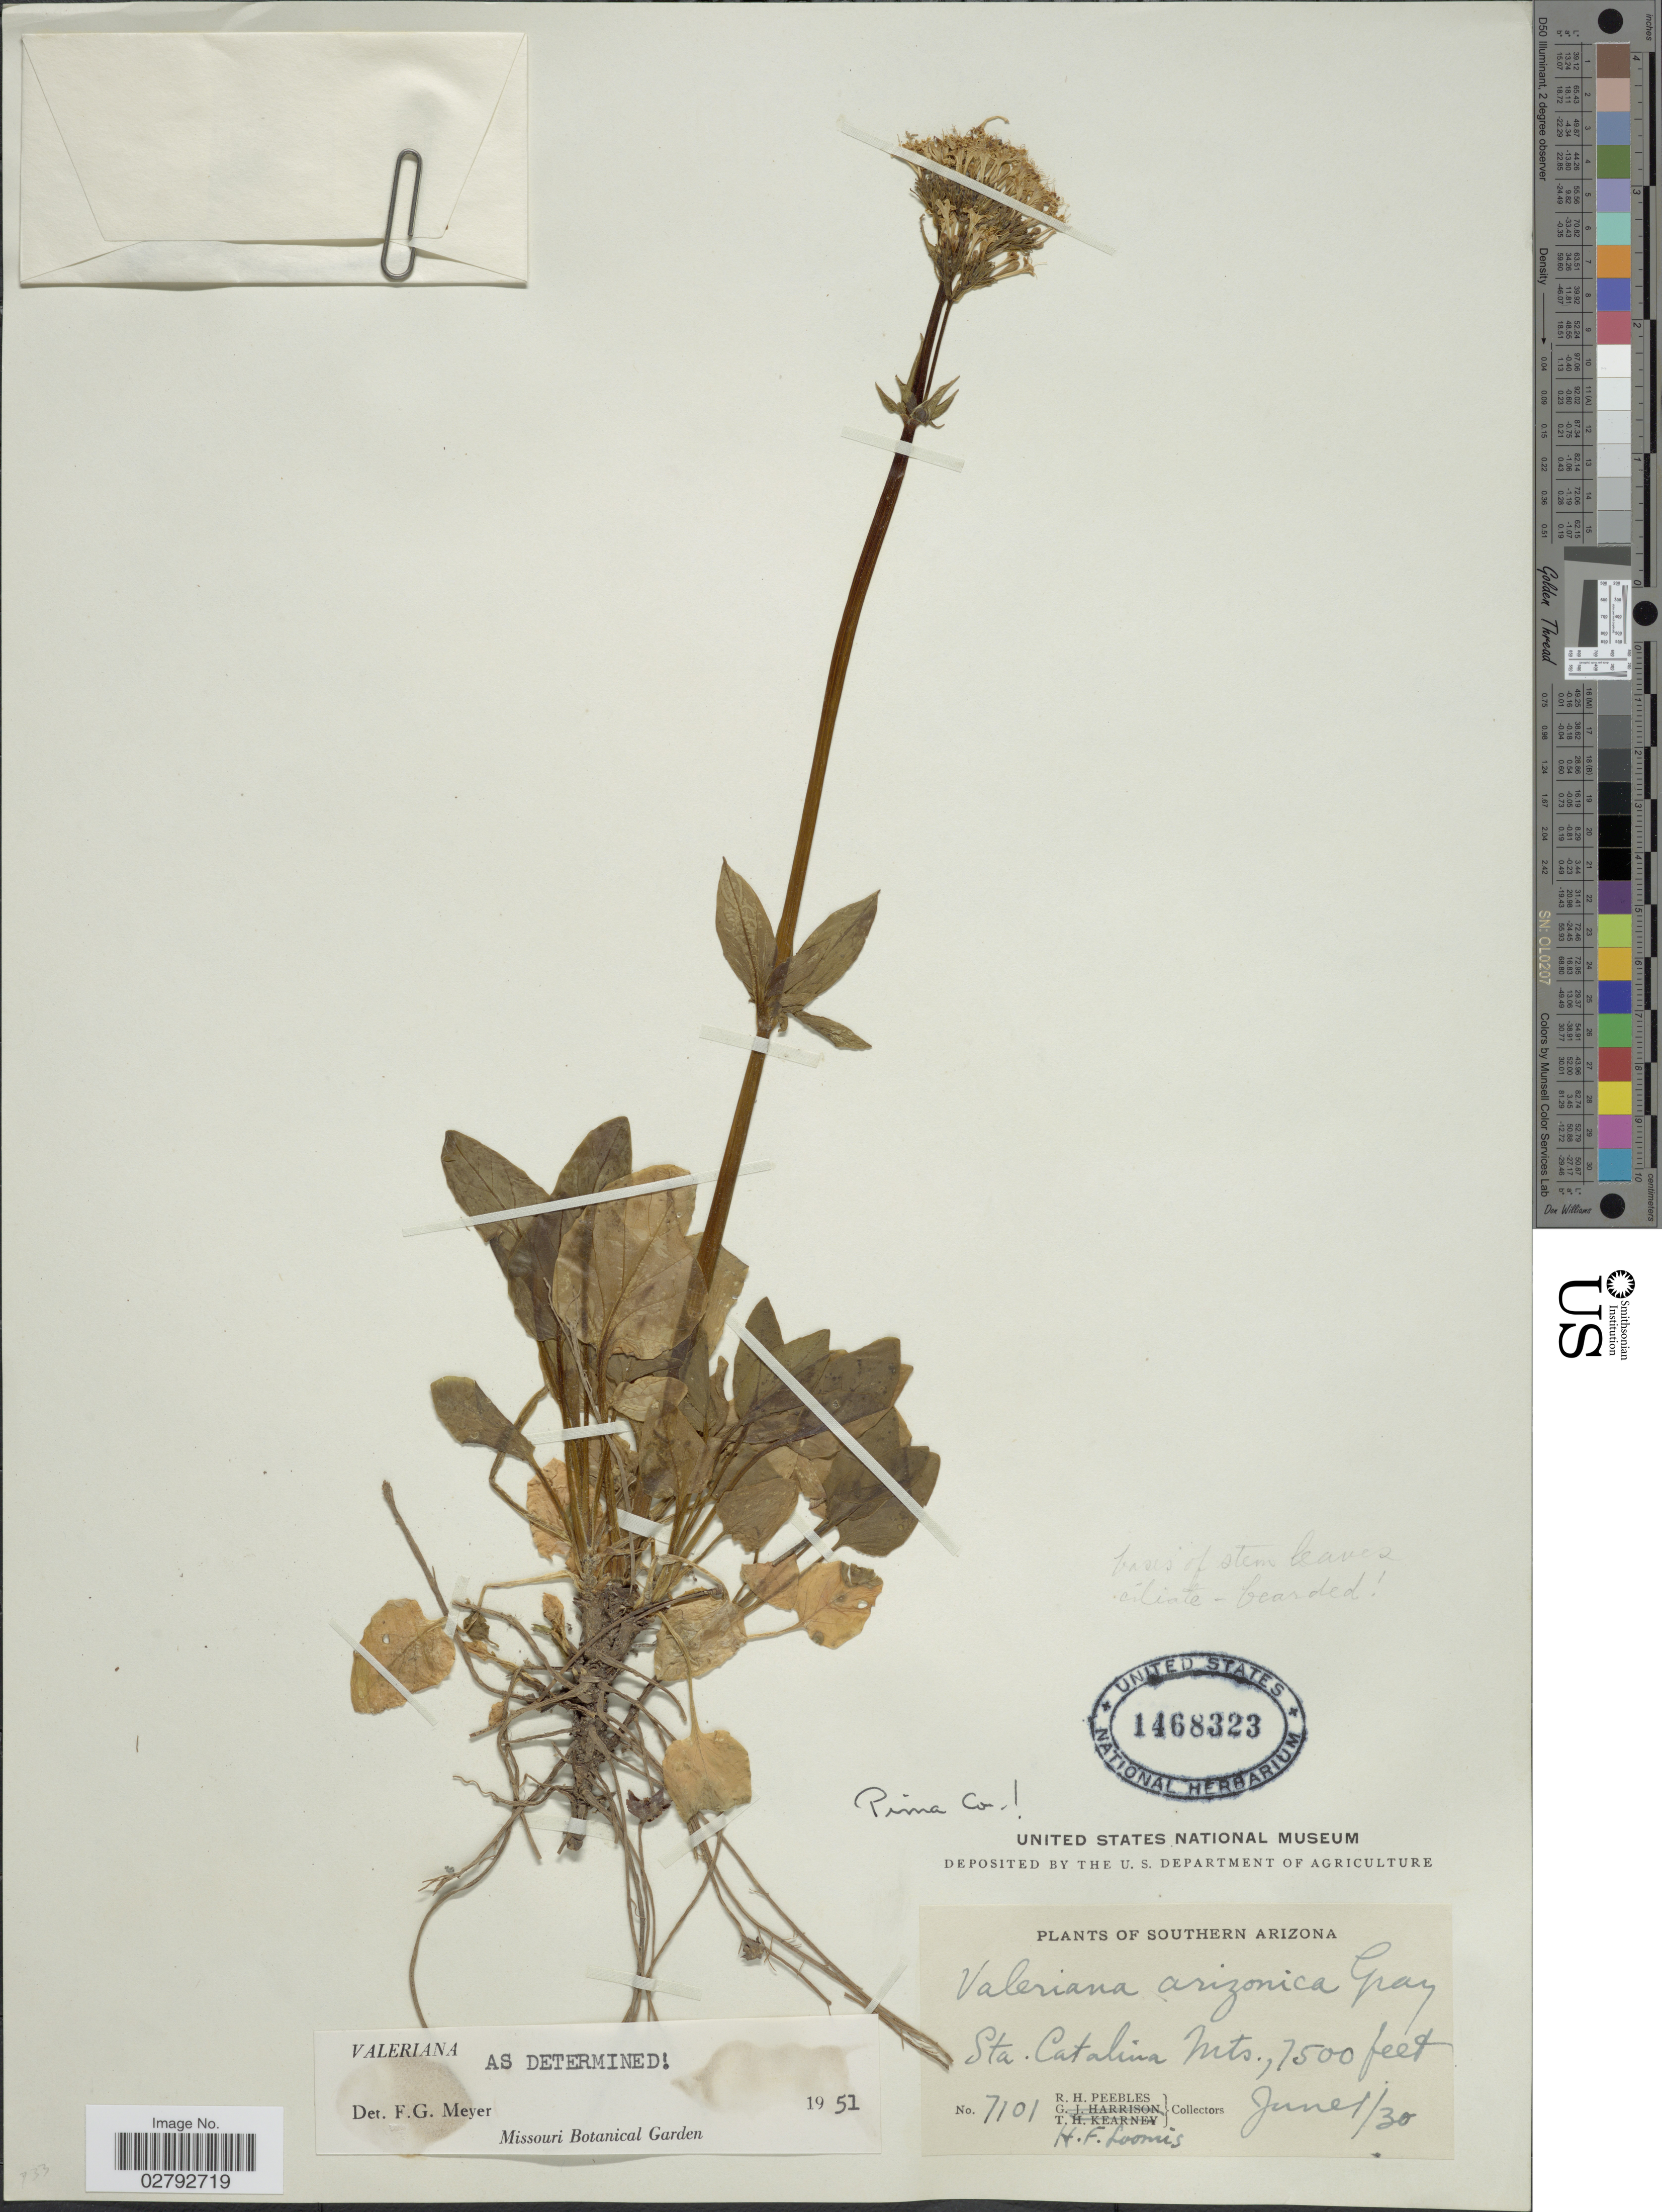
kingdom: Plantae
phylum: Tracheophyta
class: Magnoliopsida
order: Dipsacales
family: Caprifoliaceae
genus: Valeriana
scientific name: Valeriana arizonica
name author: A. Gray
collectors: R. H. Peebles & H. F. Loomis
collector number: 7101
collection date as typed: Transcribed d/m/y: 1/6/30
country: United States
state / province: Arizona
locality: Sta. Catalina Mts. Pima Co.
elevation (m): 2286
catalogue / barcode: US 1468323